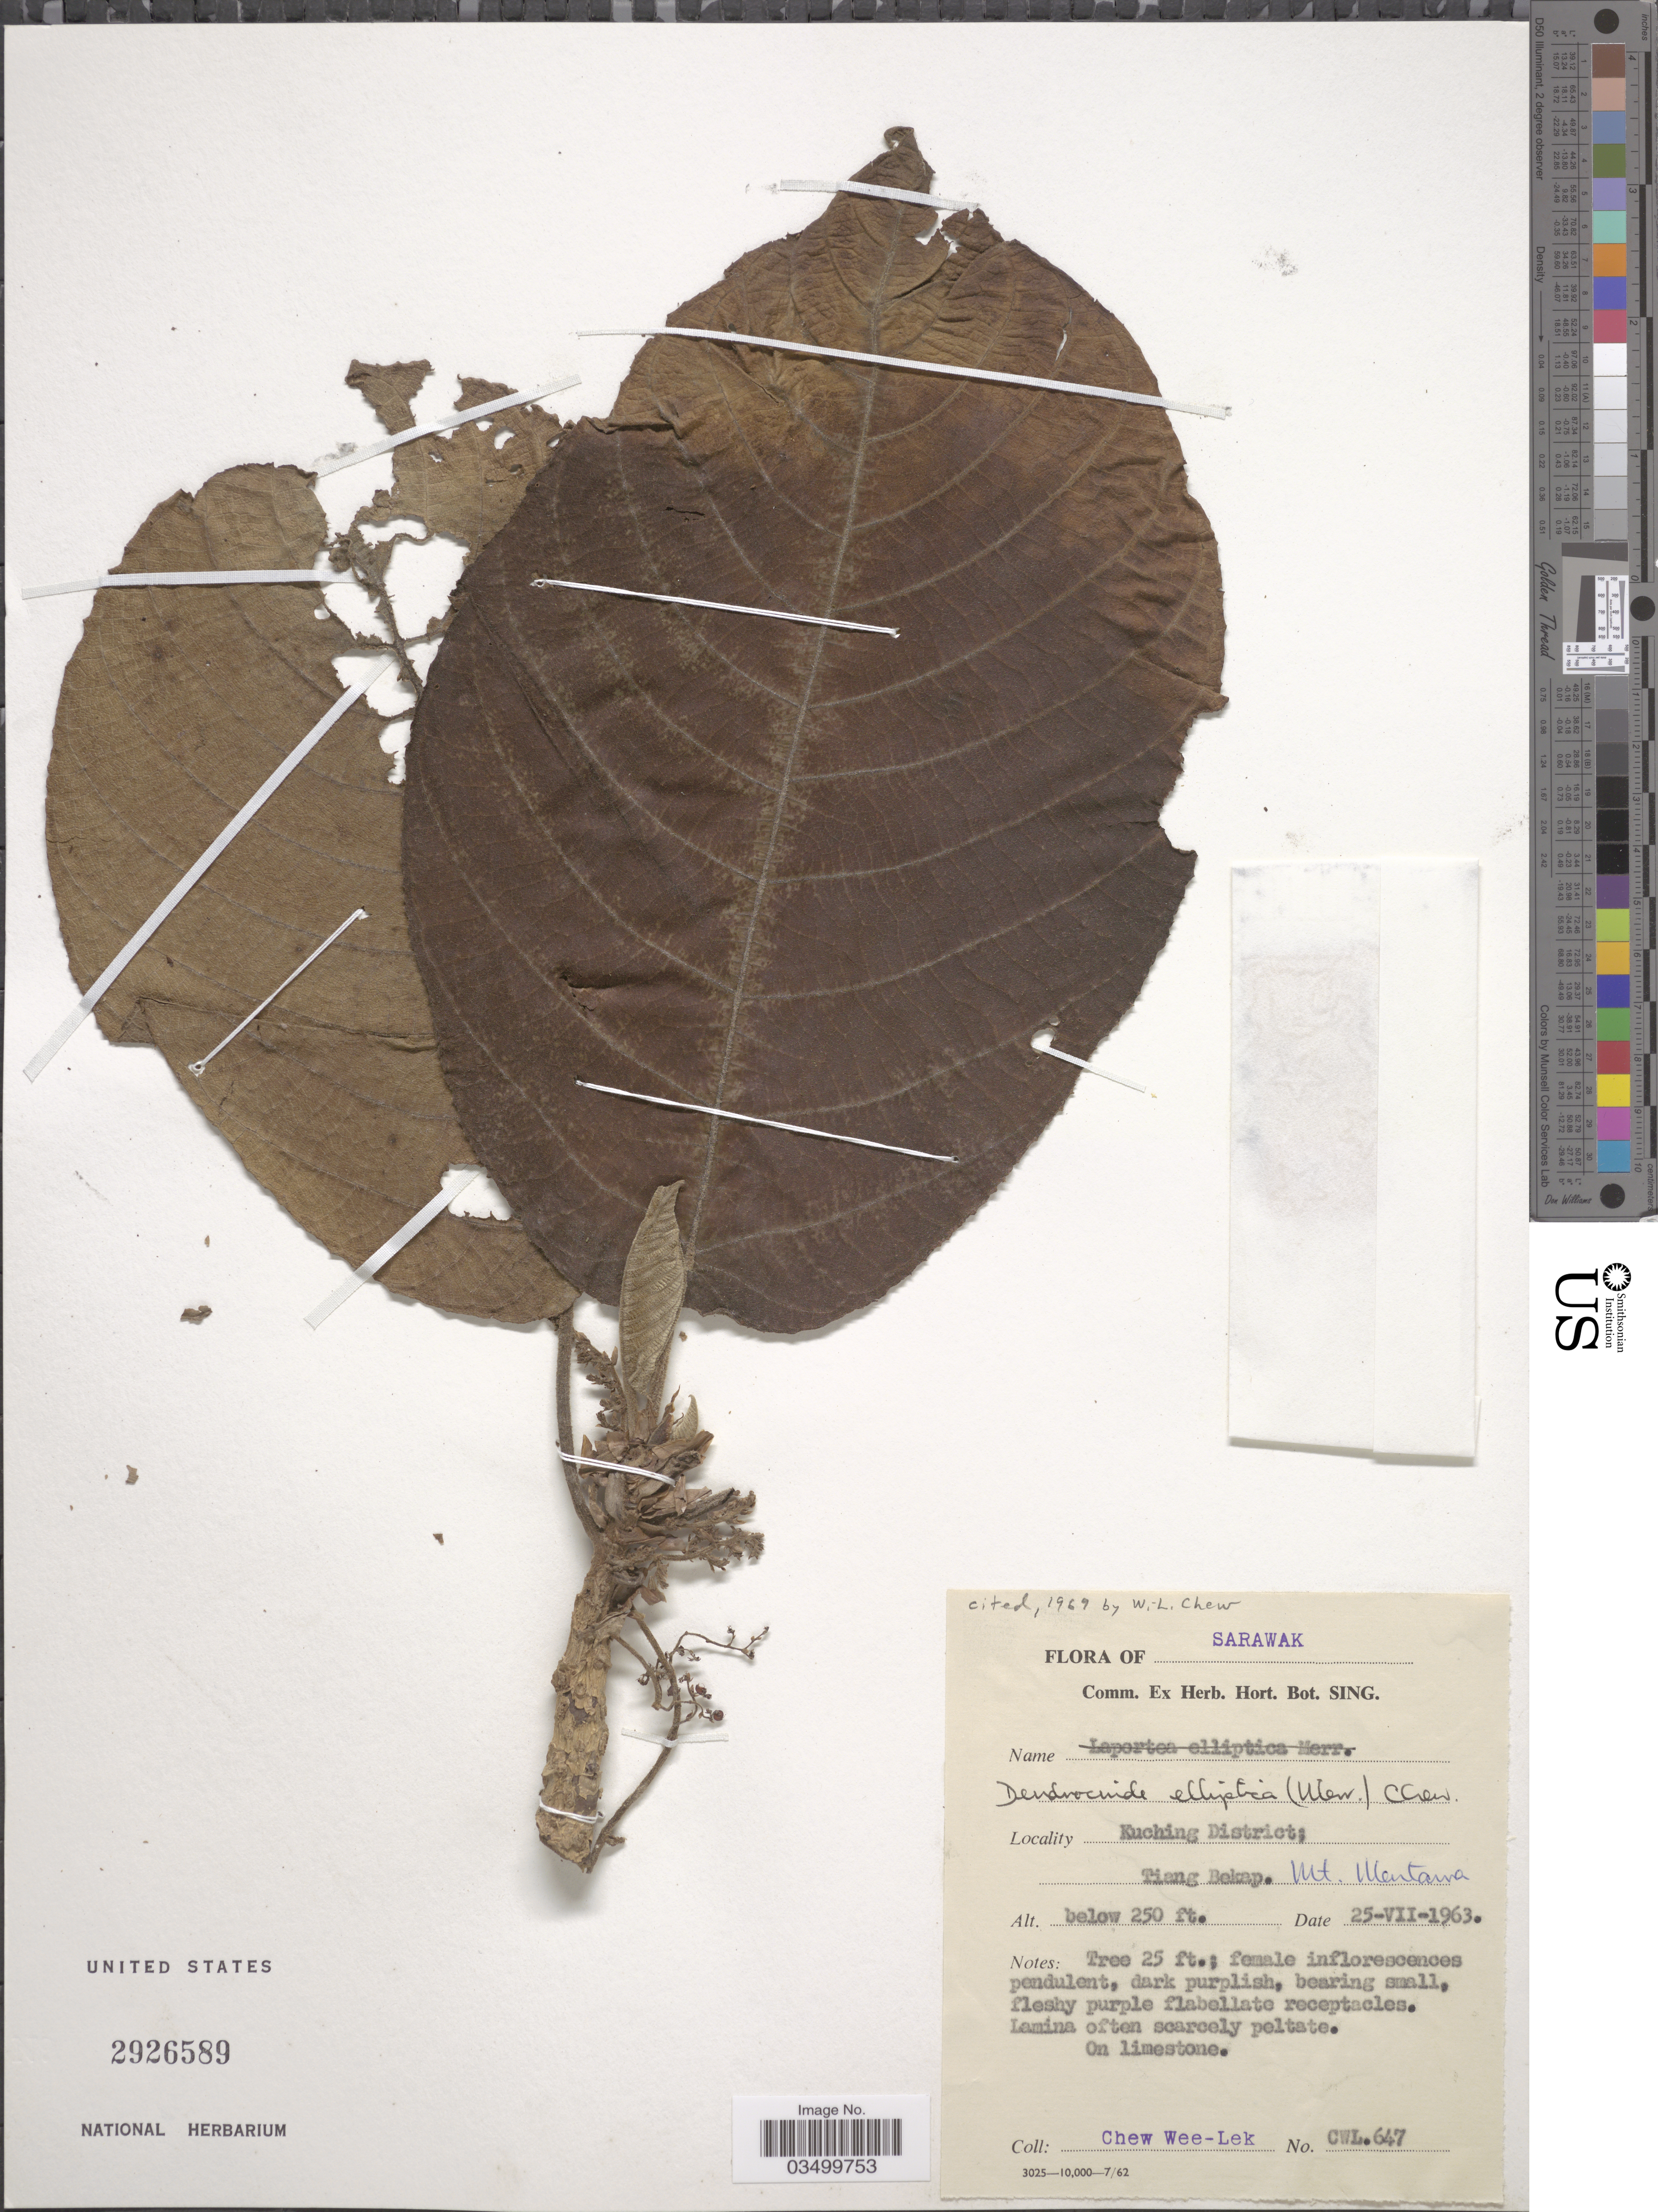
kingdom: Plantae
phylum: Tracheophyta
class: Magnoliopsida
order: Rosales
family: Urticaceae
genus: Dendrocnide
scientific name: Dendrocnide elliptica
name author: (Merr.) Chew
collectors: W. Chew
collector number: CWL.647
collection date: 1963-07-25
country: Malaysia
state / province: Sarawak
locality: Kuching District; Tiang Bekap. Mt. Mentama.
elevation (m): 76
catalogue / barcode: US 2926589